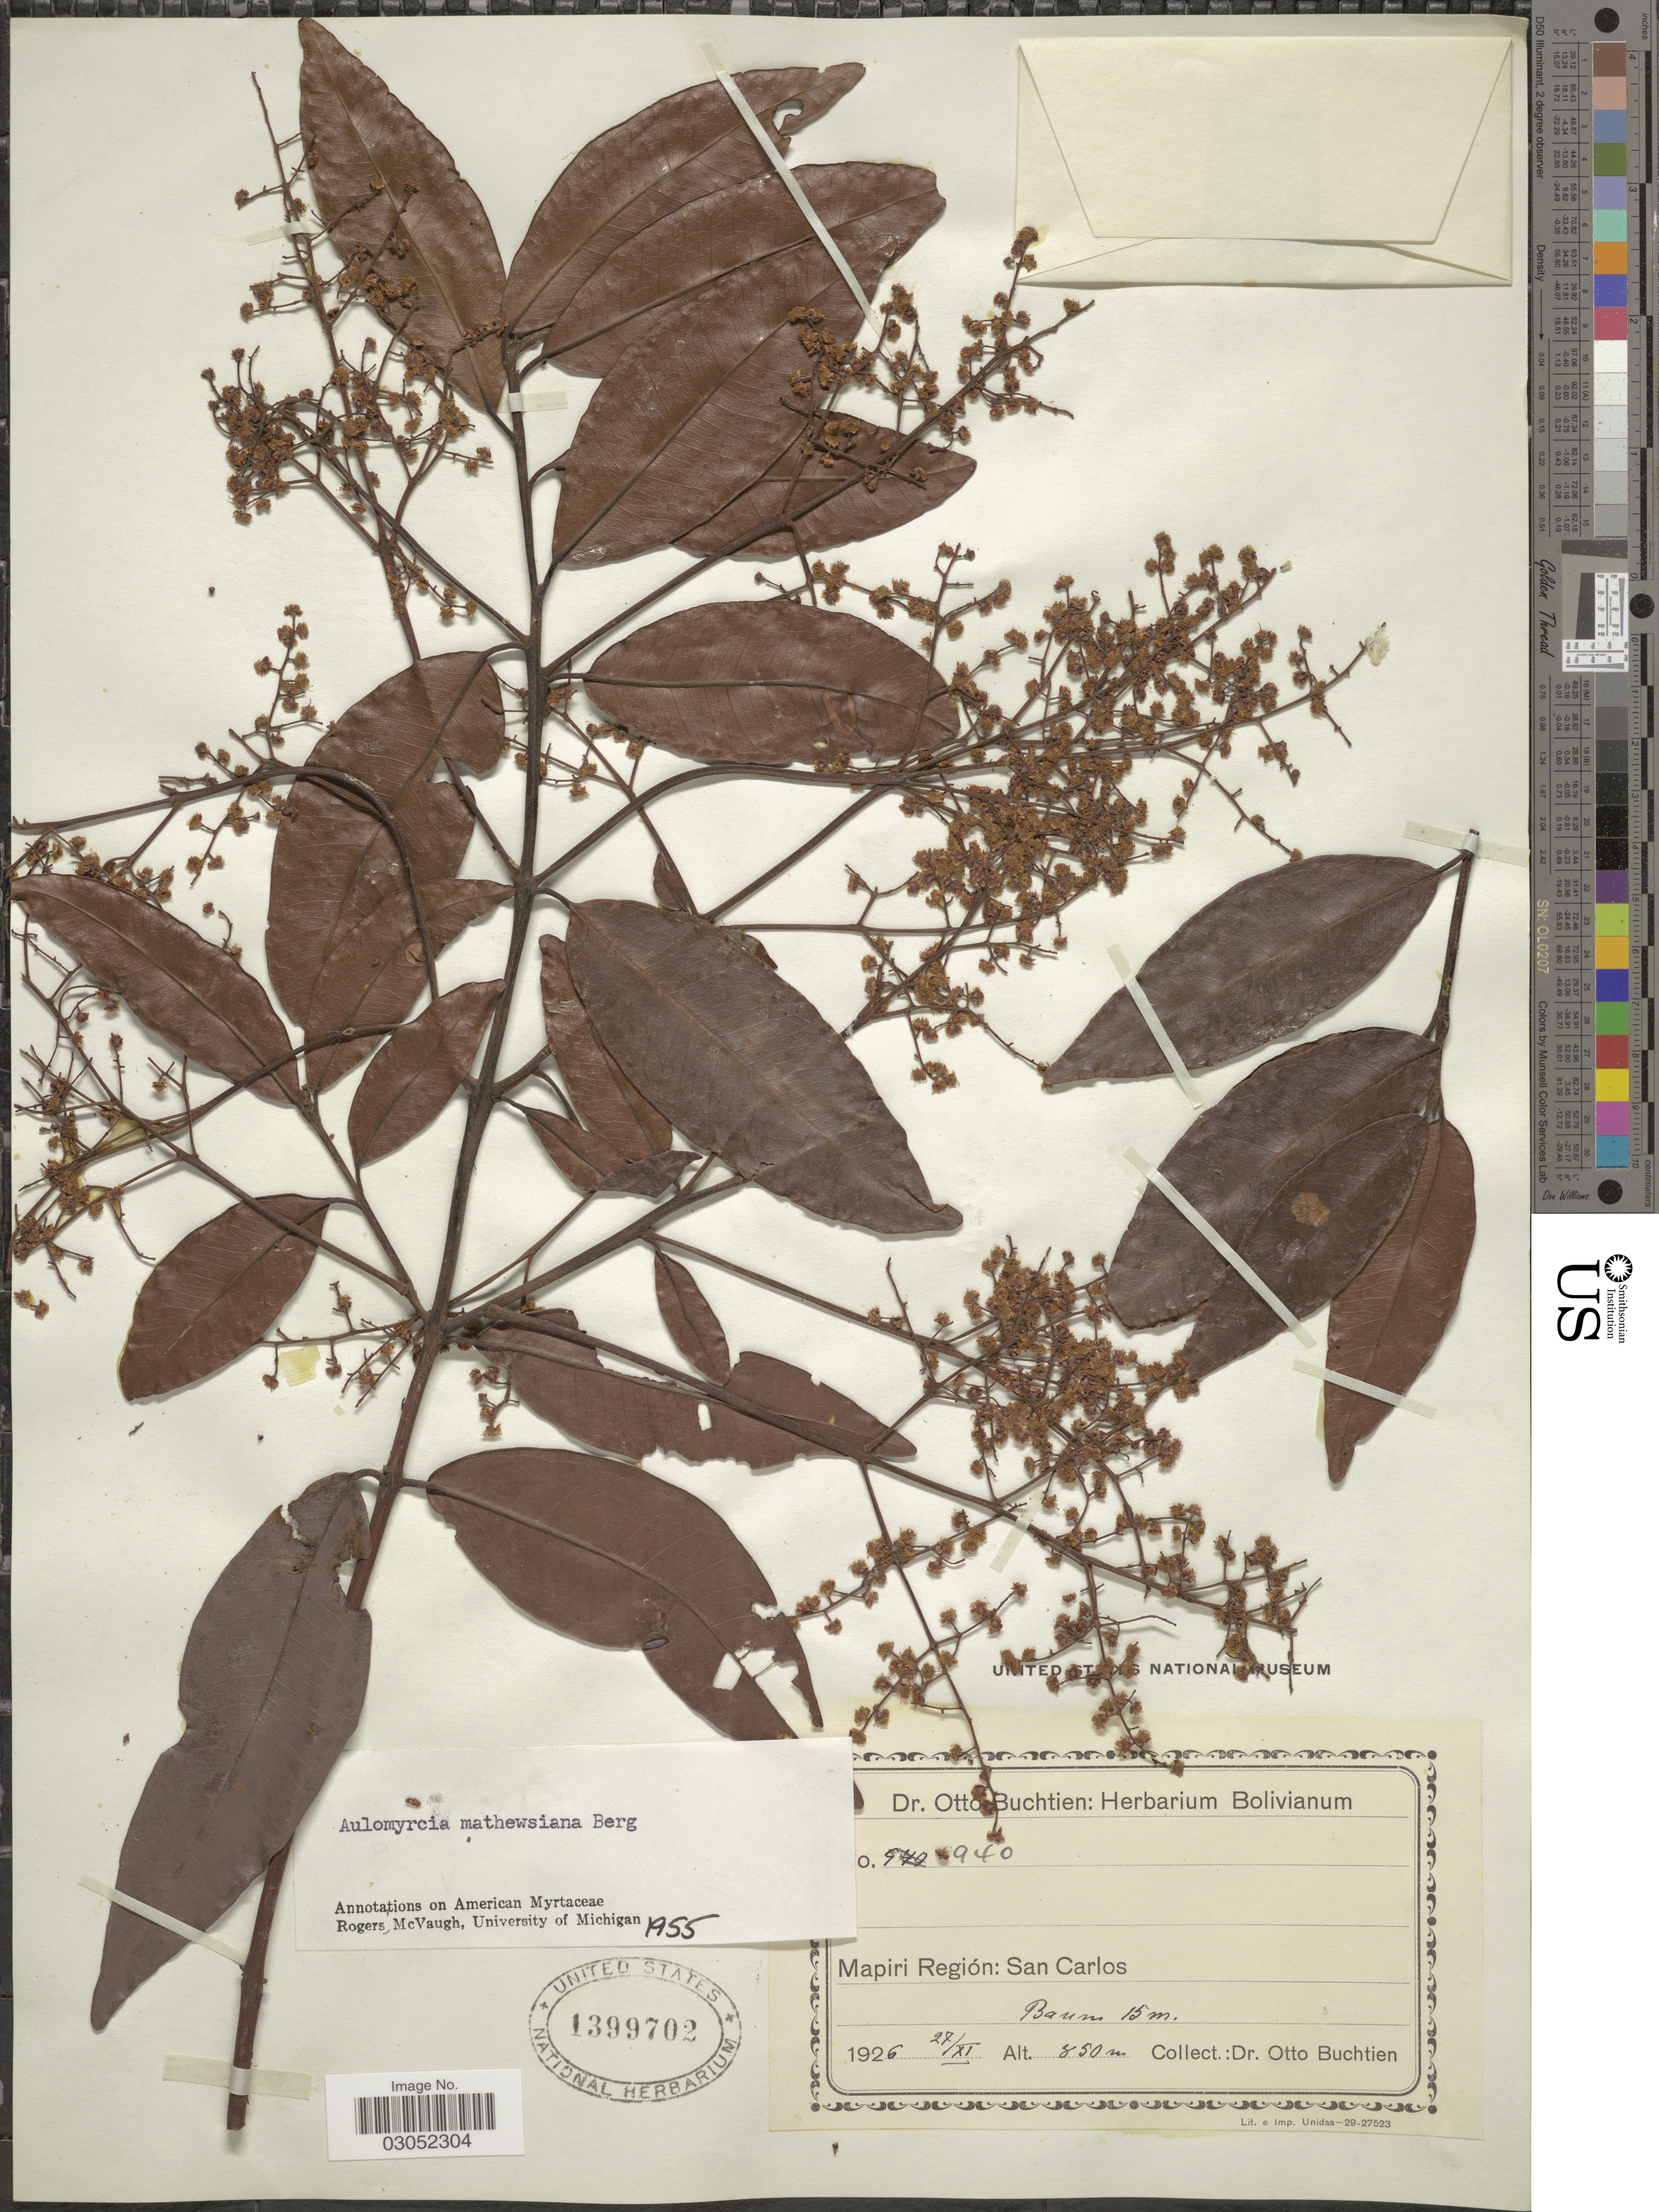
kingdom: Plantae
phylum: Tracheophyta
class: Magnoliopsida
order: Myrtales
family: Myrtaceae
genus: Myrcia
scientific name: Myrcia mathewsiana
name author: (O. Berg) McVaugh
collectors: O. Buchtien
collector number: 940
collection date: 1926-11-27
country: Bolivia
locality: Mapiri Región: San Carlos.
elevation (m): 850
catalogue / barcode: US 1399702